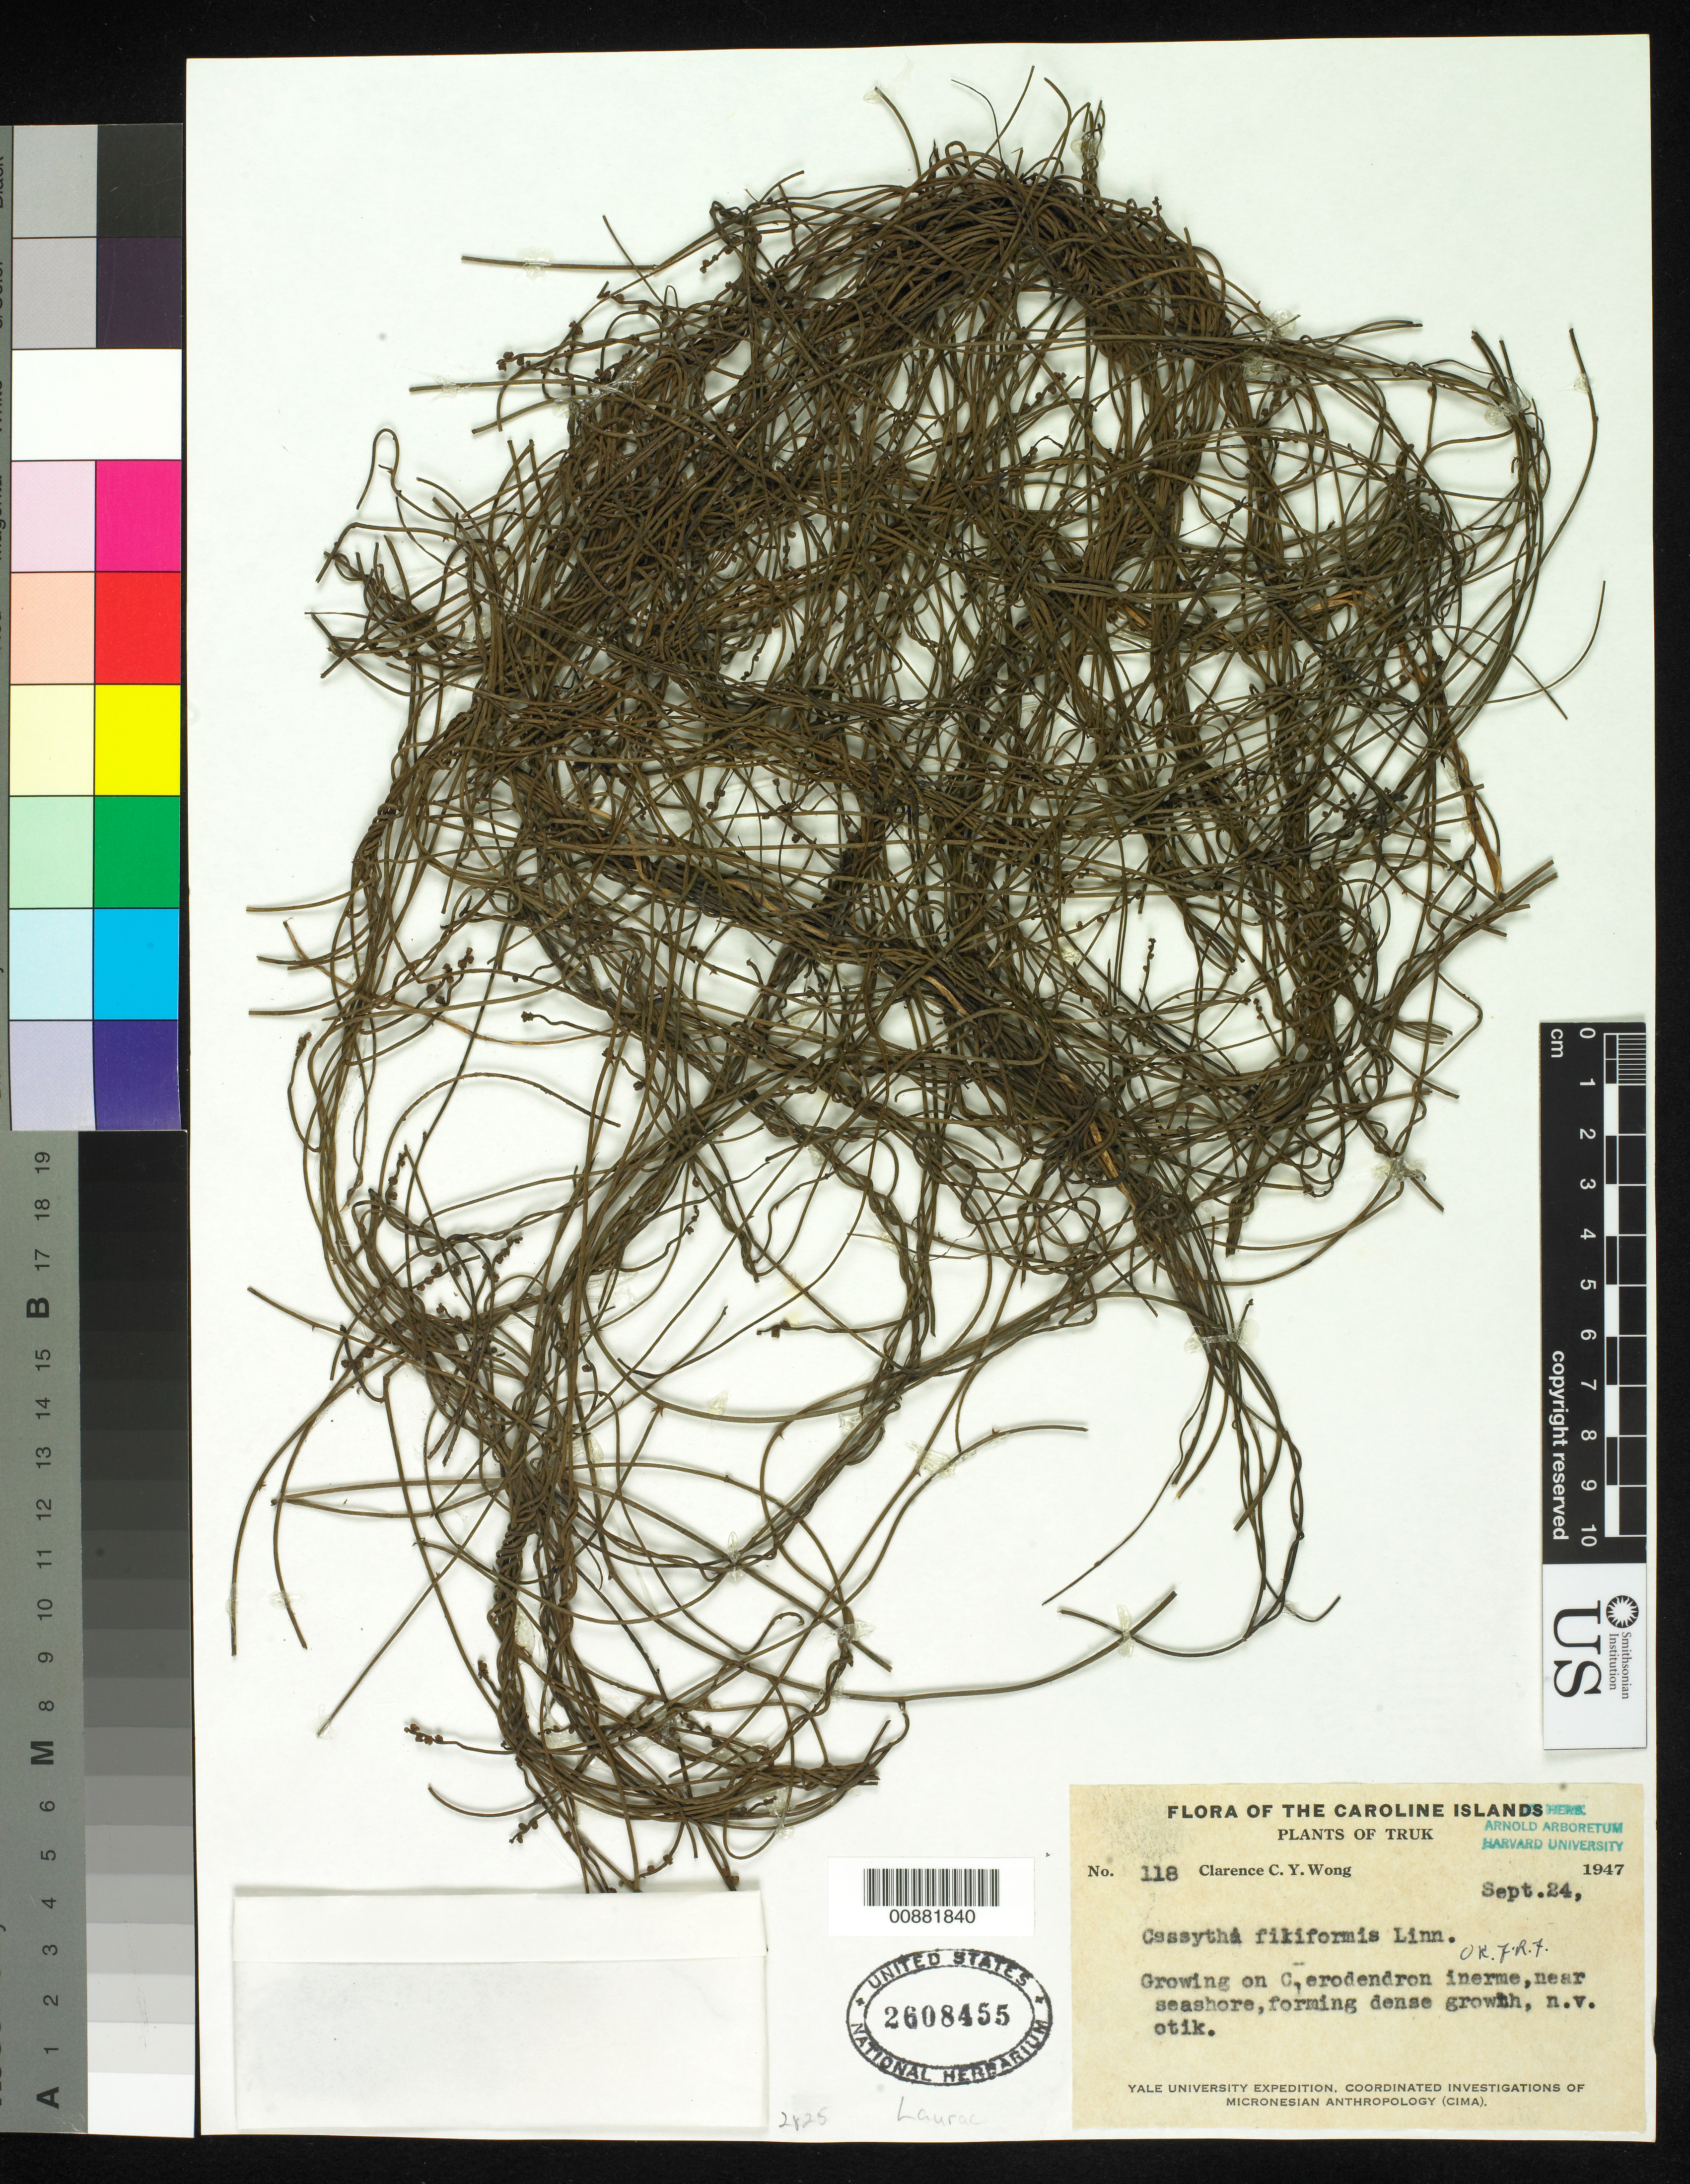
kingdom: Plantae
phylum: Tracheophyta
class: Magnoliopsida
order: Laurales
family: Lauraceae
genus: Cassytha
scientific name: Cassytha filiformis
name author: L.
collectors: C. Wong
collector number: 118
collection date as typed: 24 Sep 1947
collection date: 1947-09-24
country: Micronesia, Federated States of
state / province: Truk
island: Truk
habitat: growing on C. erodendron inerme, near seashore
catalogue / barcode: US 2608455